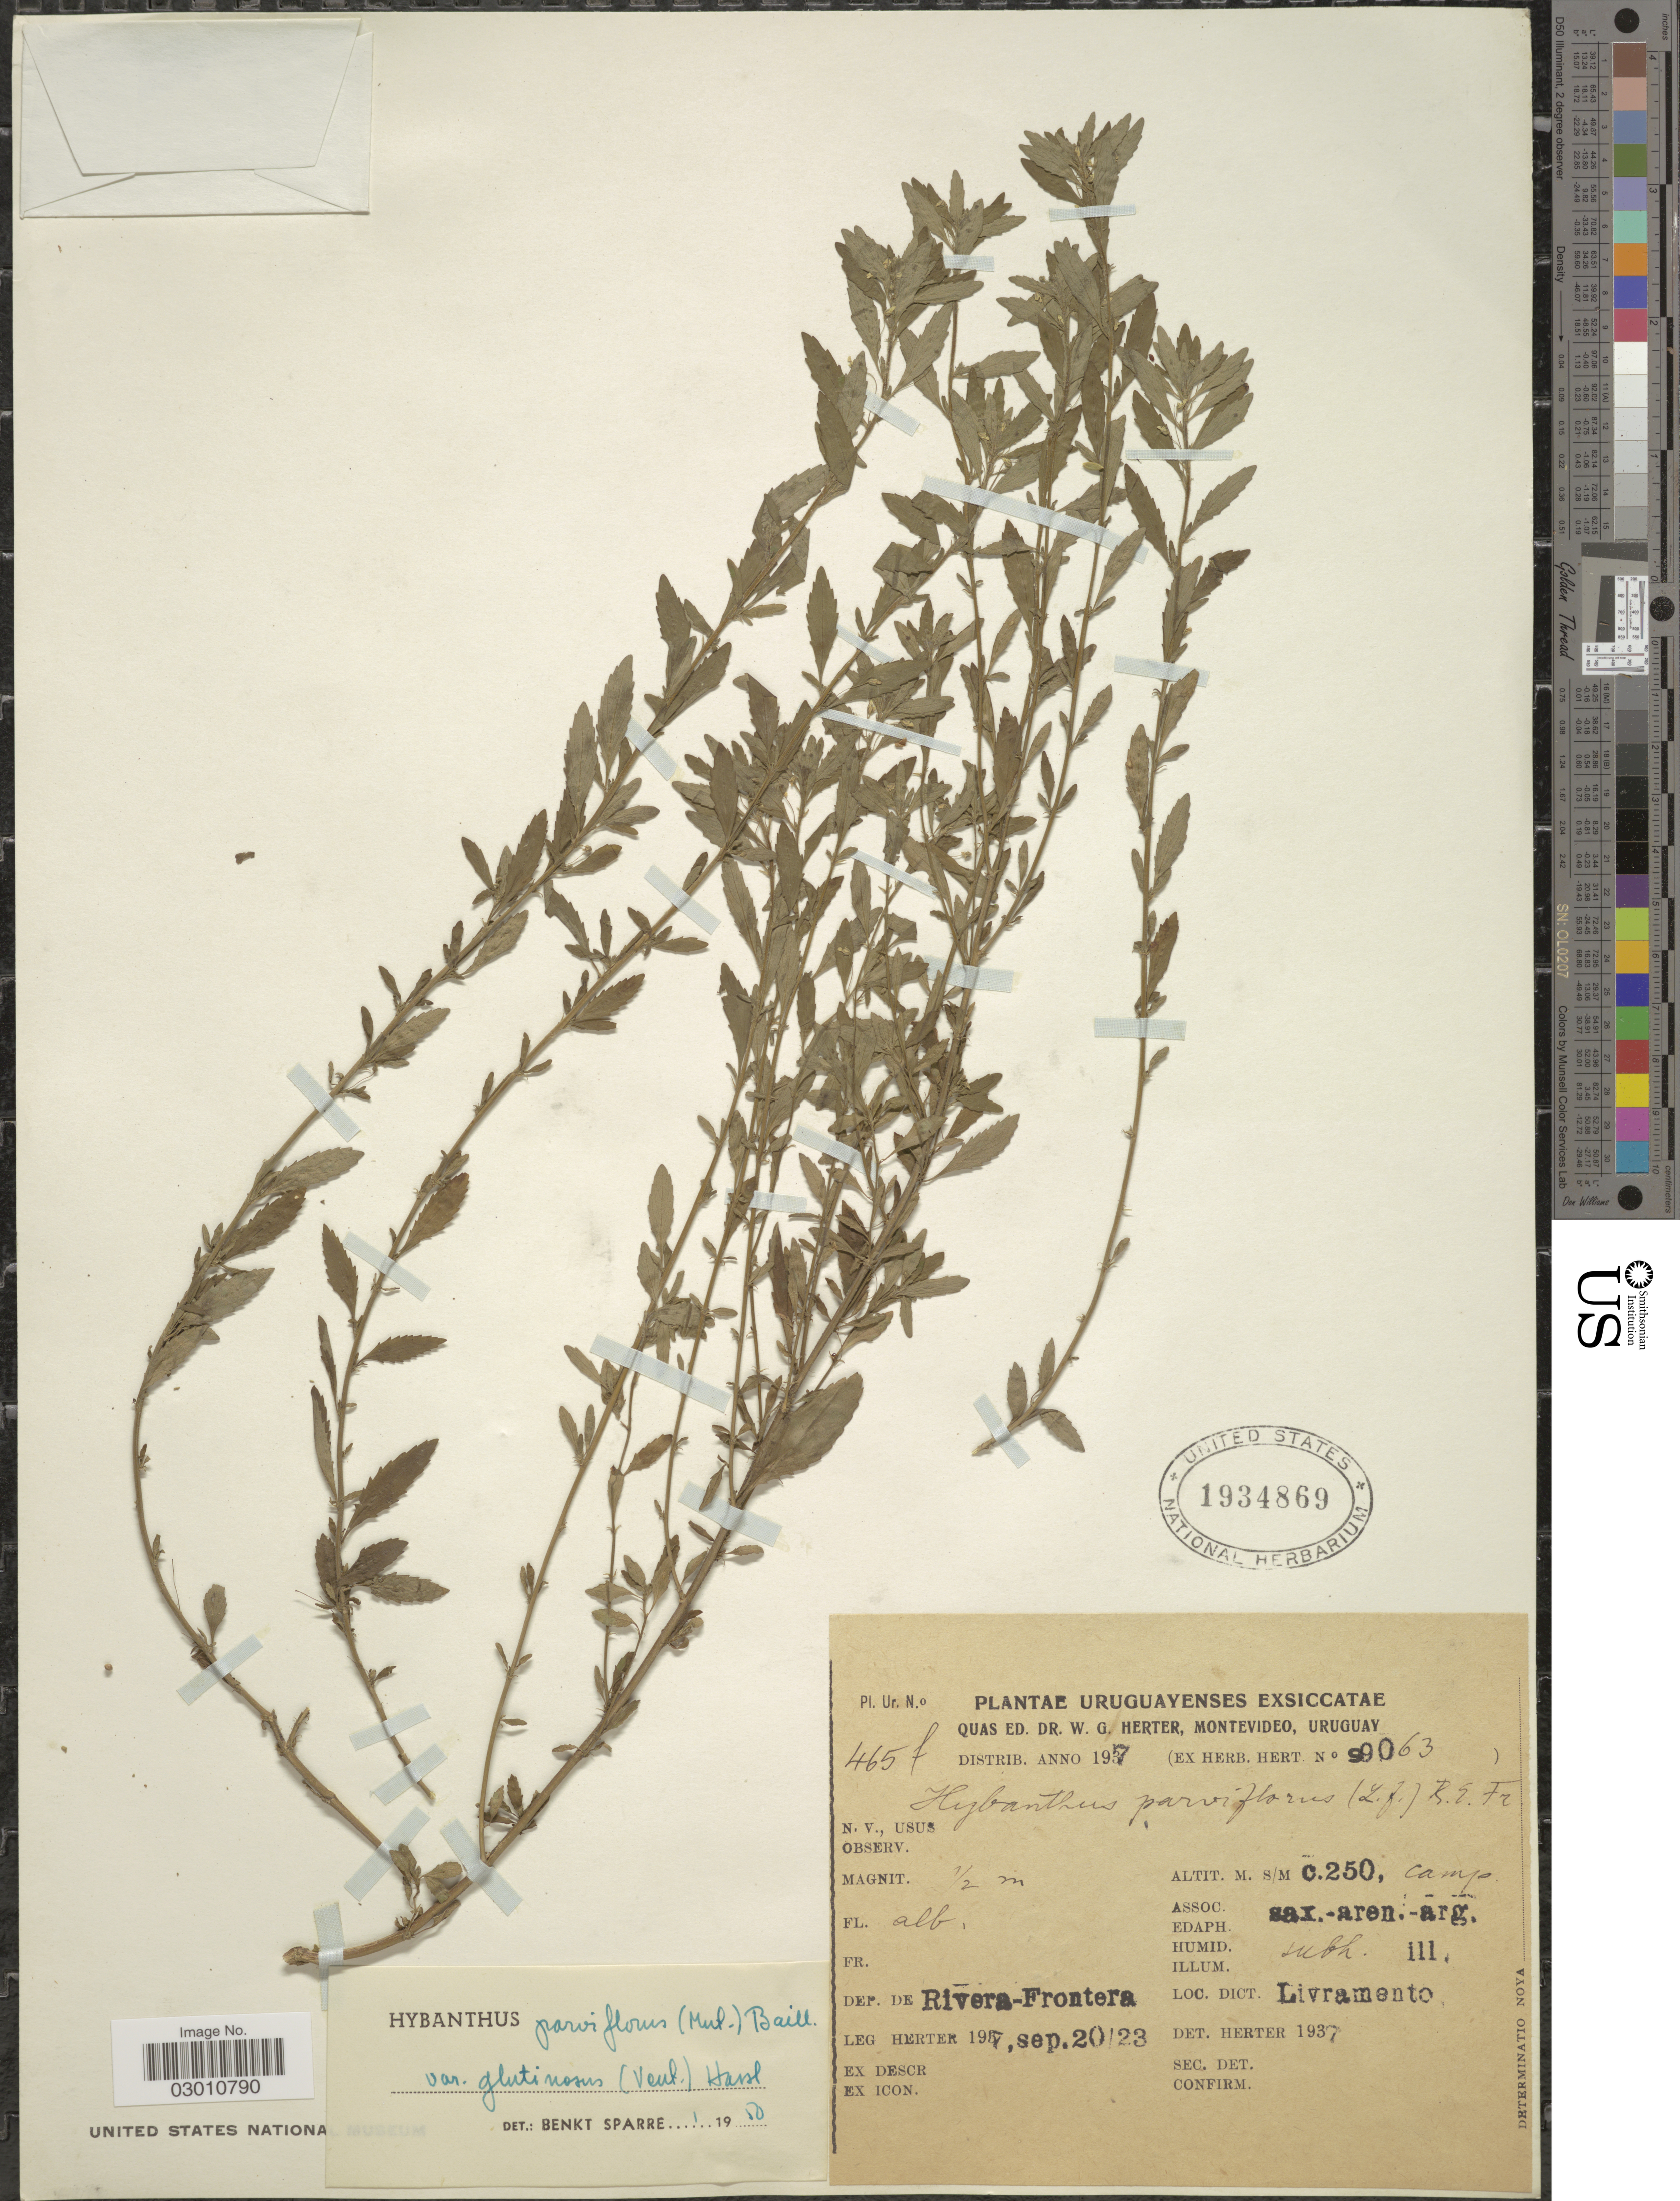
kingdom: Plantae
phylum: Tracheophyta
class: Magnoliopsida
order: Malpighiales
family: Violaceae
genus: Pombalia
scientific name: Pombalia parviflora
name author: (L. f.) Paula-Souza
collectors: W. G. Herter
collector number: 99063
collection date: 1957-09-20/1957-09-23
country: Uruguay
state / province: Montevideo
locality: Dep. de Rivera-Frontera. Dict. Livramento.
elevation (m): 250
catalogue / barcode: US 1934869